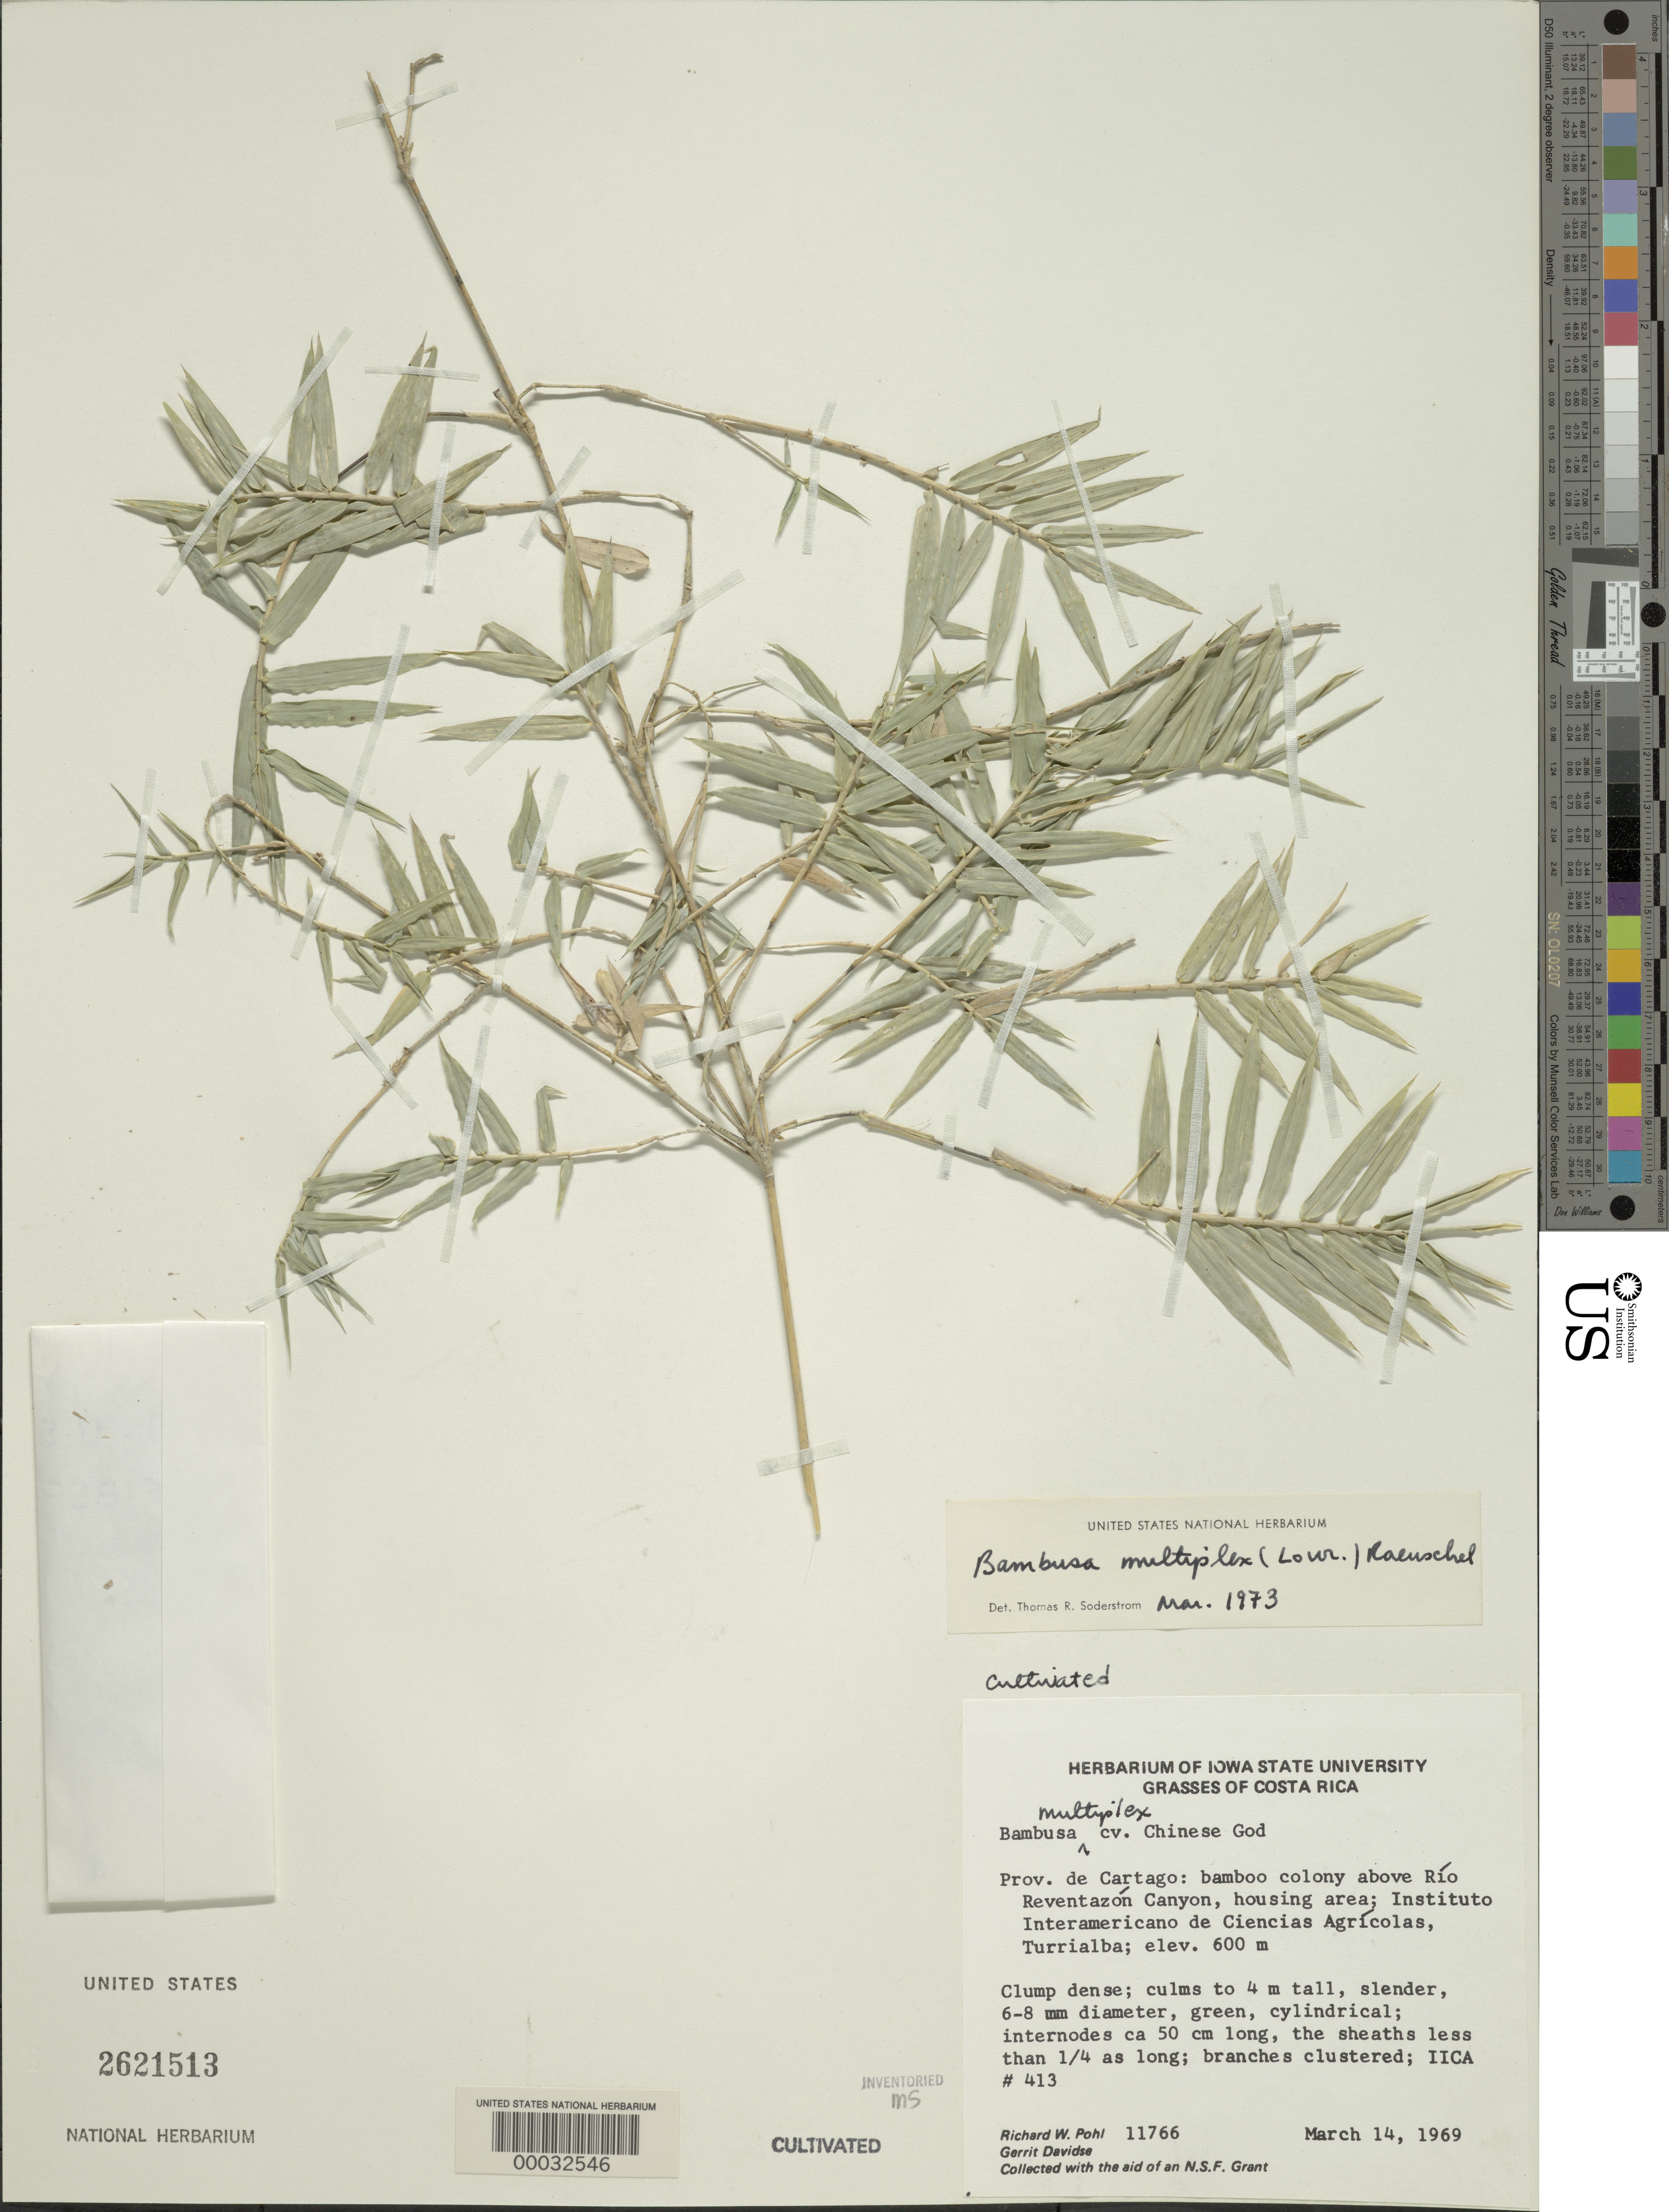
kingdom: Plantae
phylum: Tracheophyta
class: Liliopsida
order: Poales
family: Poaceae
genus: Bambusa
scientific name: Bambusa multiplex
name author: (Lour.) Raeusch. ex Schult. & Schult. f.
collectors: R. W. Pohl & G. Davidse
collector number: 11766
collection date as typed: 14 Mar 1969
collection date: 1969-03-14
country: Costa Rica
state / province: Cartago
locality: Rio Reventazon Canyon, Turrialba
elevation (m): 600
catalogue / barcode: US 2621513